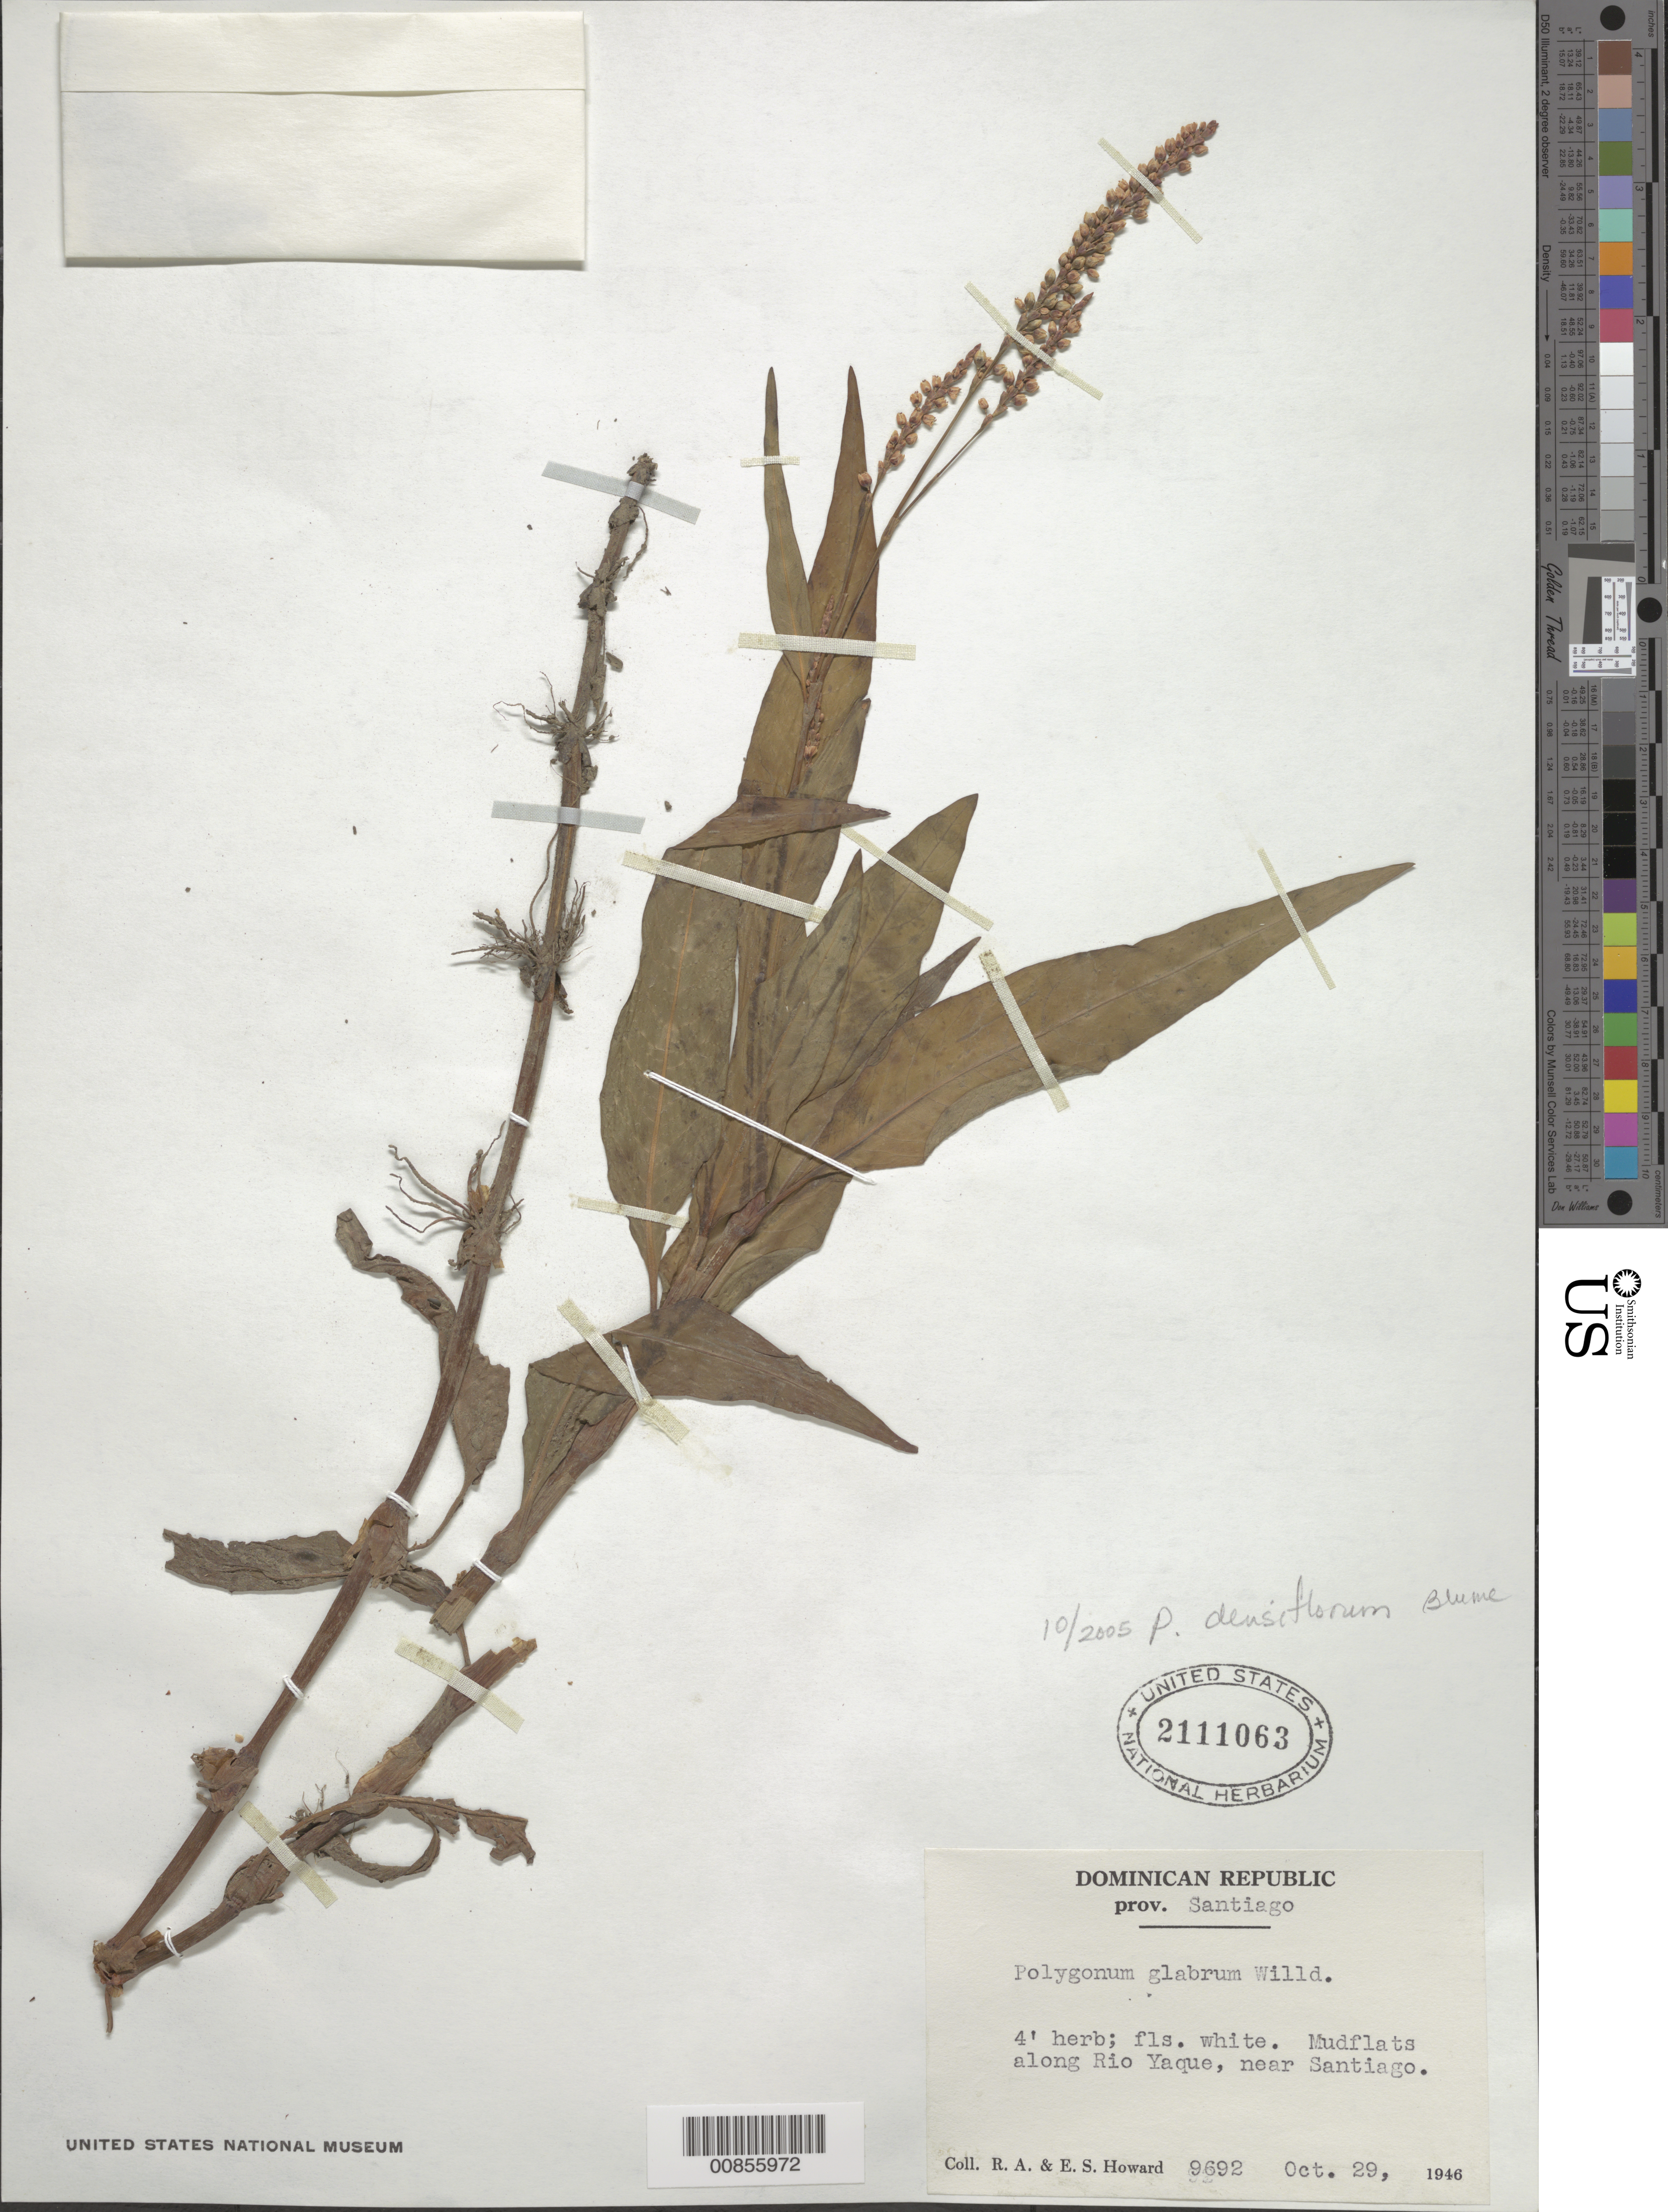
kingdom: Plantae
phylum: Tracheophyta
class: Magnoliopsida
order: Caryophyllales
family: Polygonaceae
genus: Polygonum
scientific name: Polygonum sp.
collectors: R. A. Howard & E. S. Howard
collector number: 9692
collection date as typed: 29 Oct 1946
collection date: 1946-10-29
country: Dominican Republic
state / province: Santiago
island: Hispaniola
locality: Along Río Yaque, near Santiago.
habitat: Mudflats along river.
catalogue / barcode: US 2111063